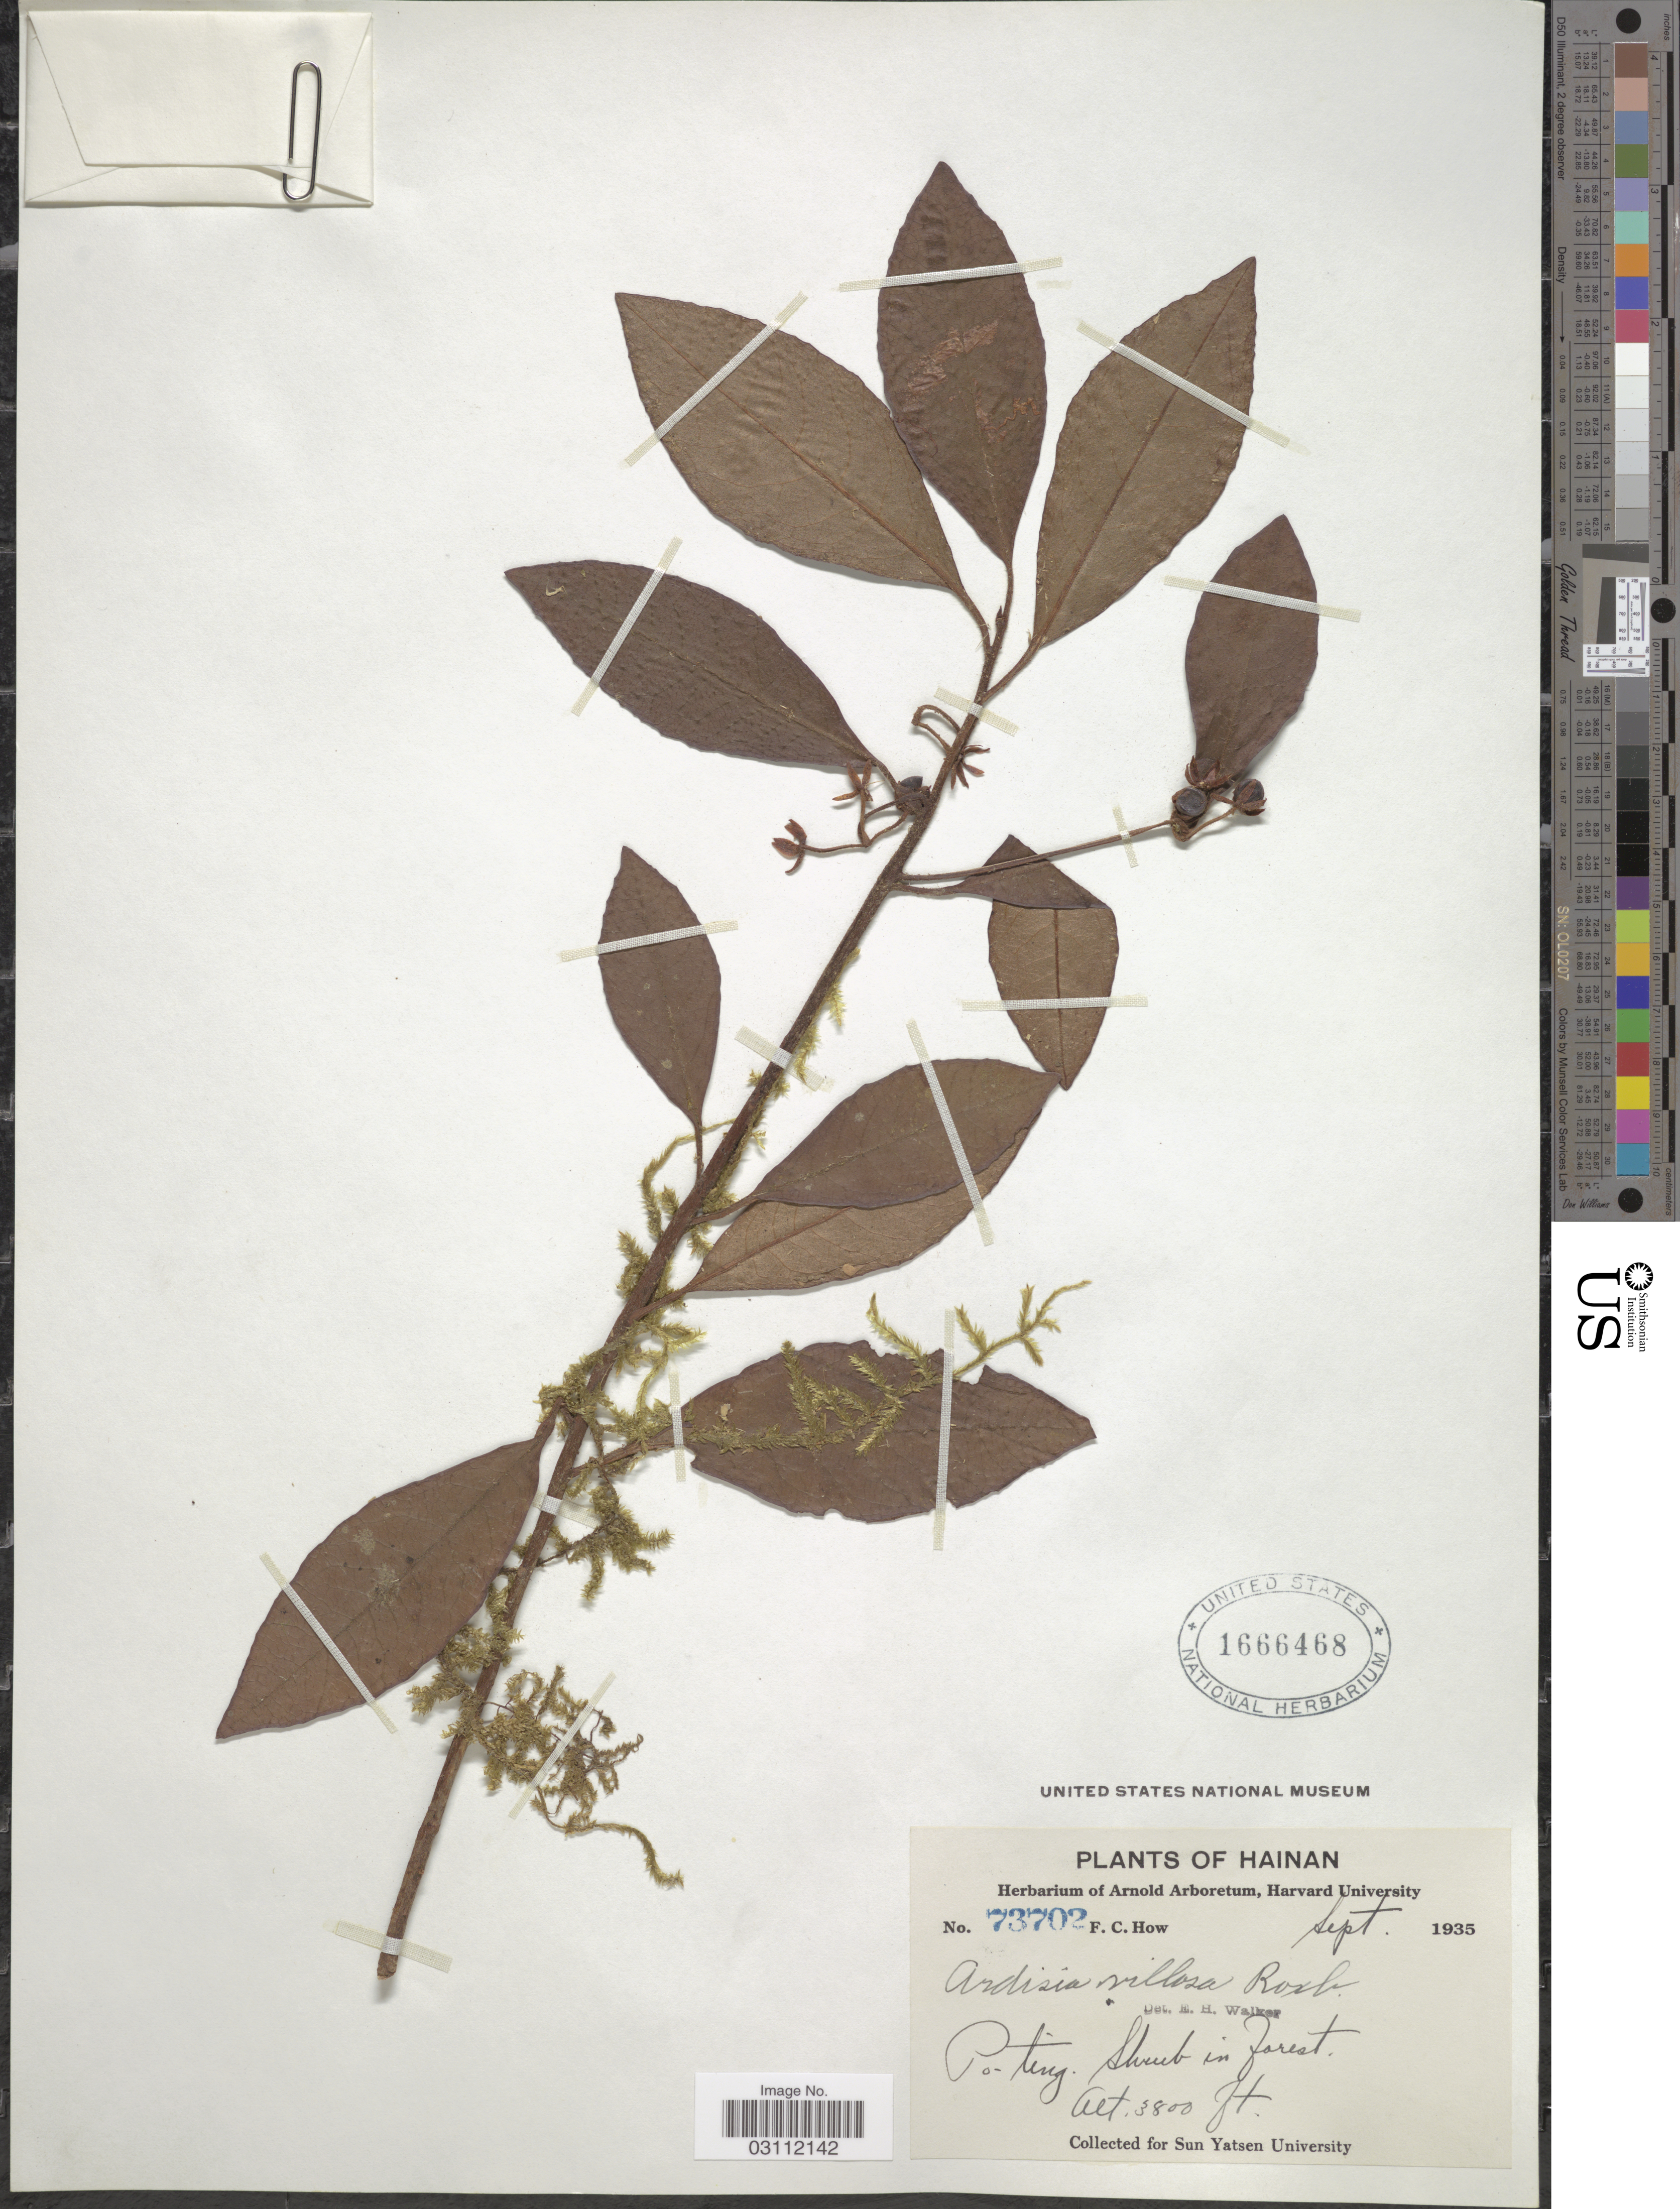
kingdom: Plantae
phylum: Tracheophyta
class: Magnoliopsida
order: Ericales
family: Primulaceae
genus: Ardisia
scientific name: Ardisia villosa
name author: Roxb.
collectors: F. C. How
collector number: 73702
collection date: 1935-09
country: China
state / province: Hainan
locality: Po-ting.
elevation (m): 1158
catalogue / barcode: US 1666468